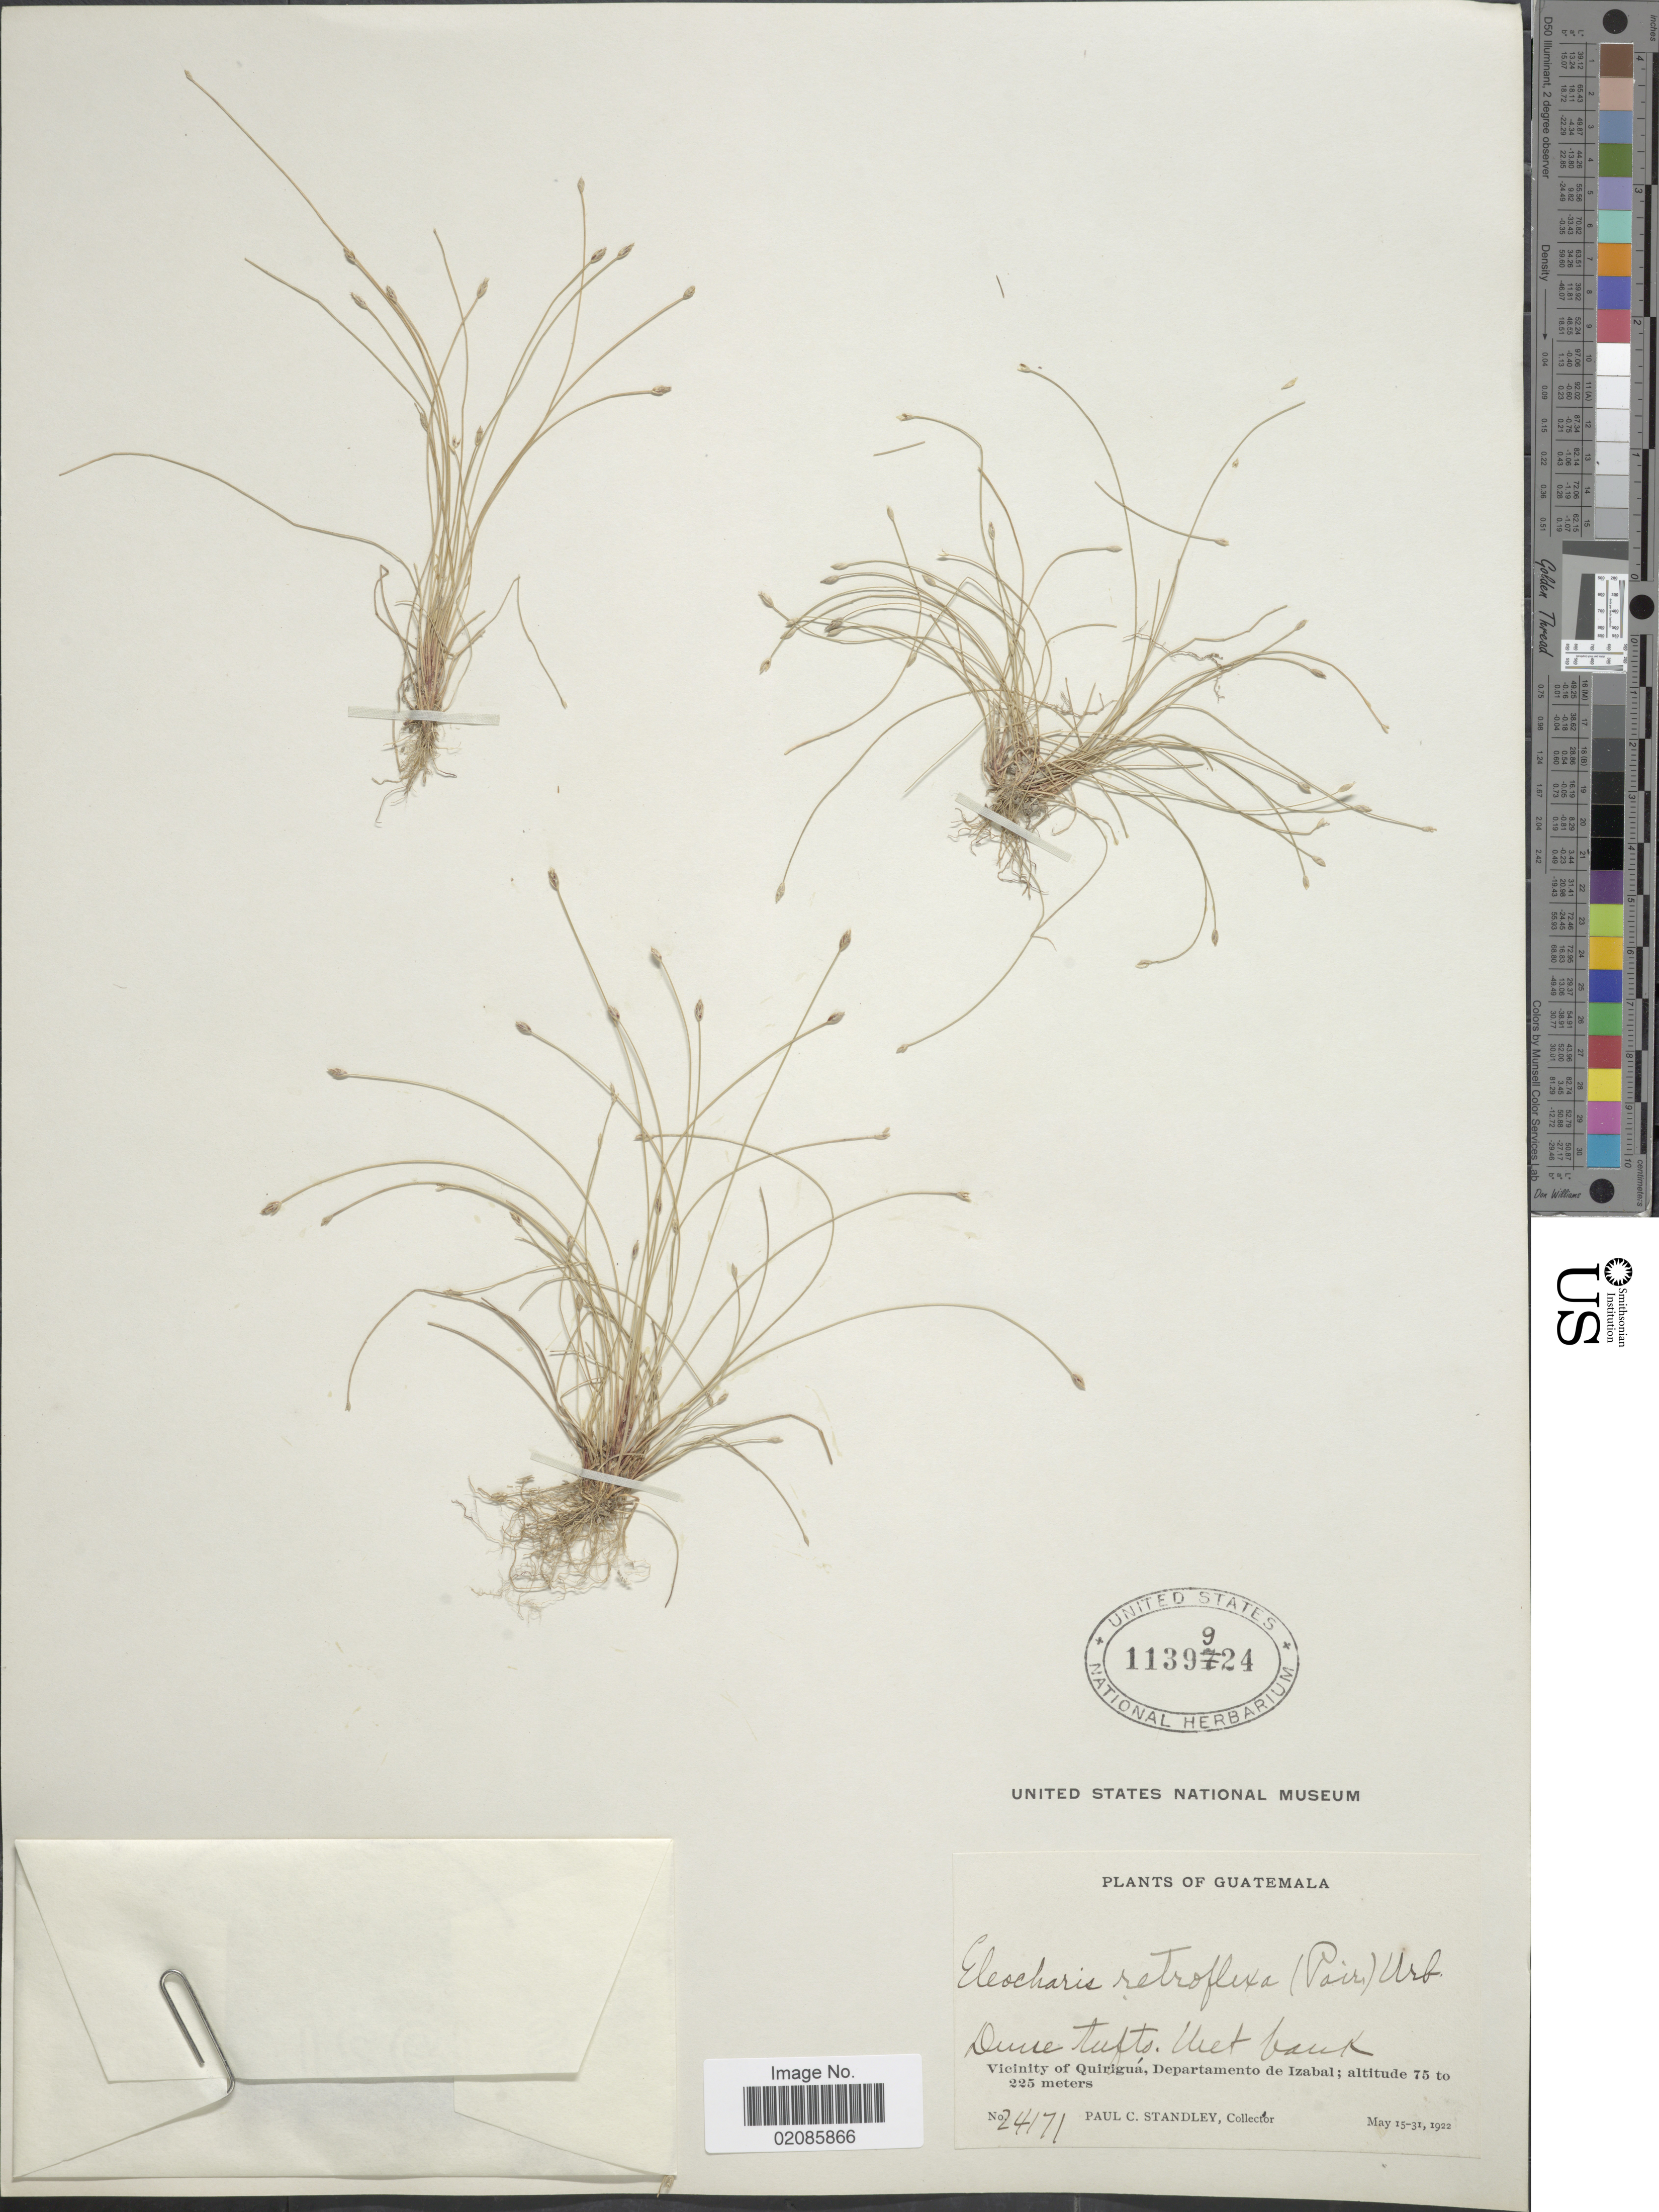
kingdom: Plantae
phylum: Tracheophyta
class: Liliopsida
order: Poales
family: Cyperaceae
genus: Eleocharis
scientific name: Eleocharis retroflexa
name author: (Poir.) Urb.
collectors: P. C. Standley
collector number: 24171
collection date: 1922-05-15/1922-05-31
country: Guatemala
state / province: Izabal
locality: Vicinity of Quiriguá, Department de Izabal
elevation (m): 75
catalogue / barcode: US 1139924